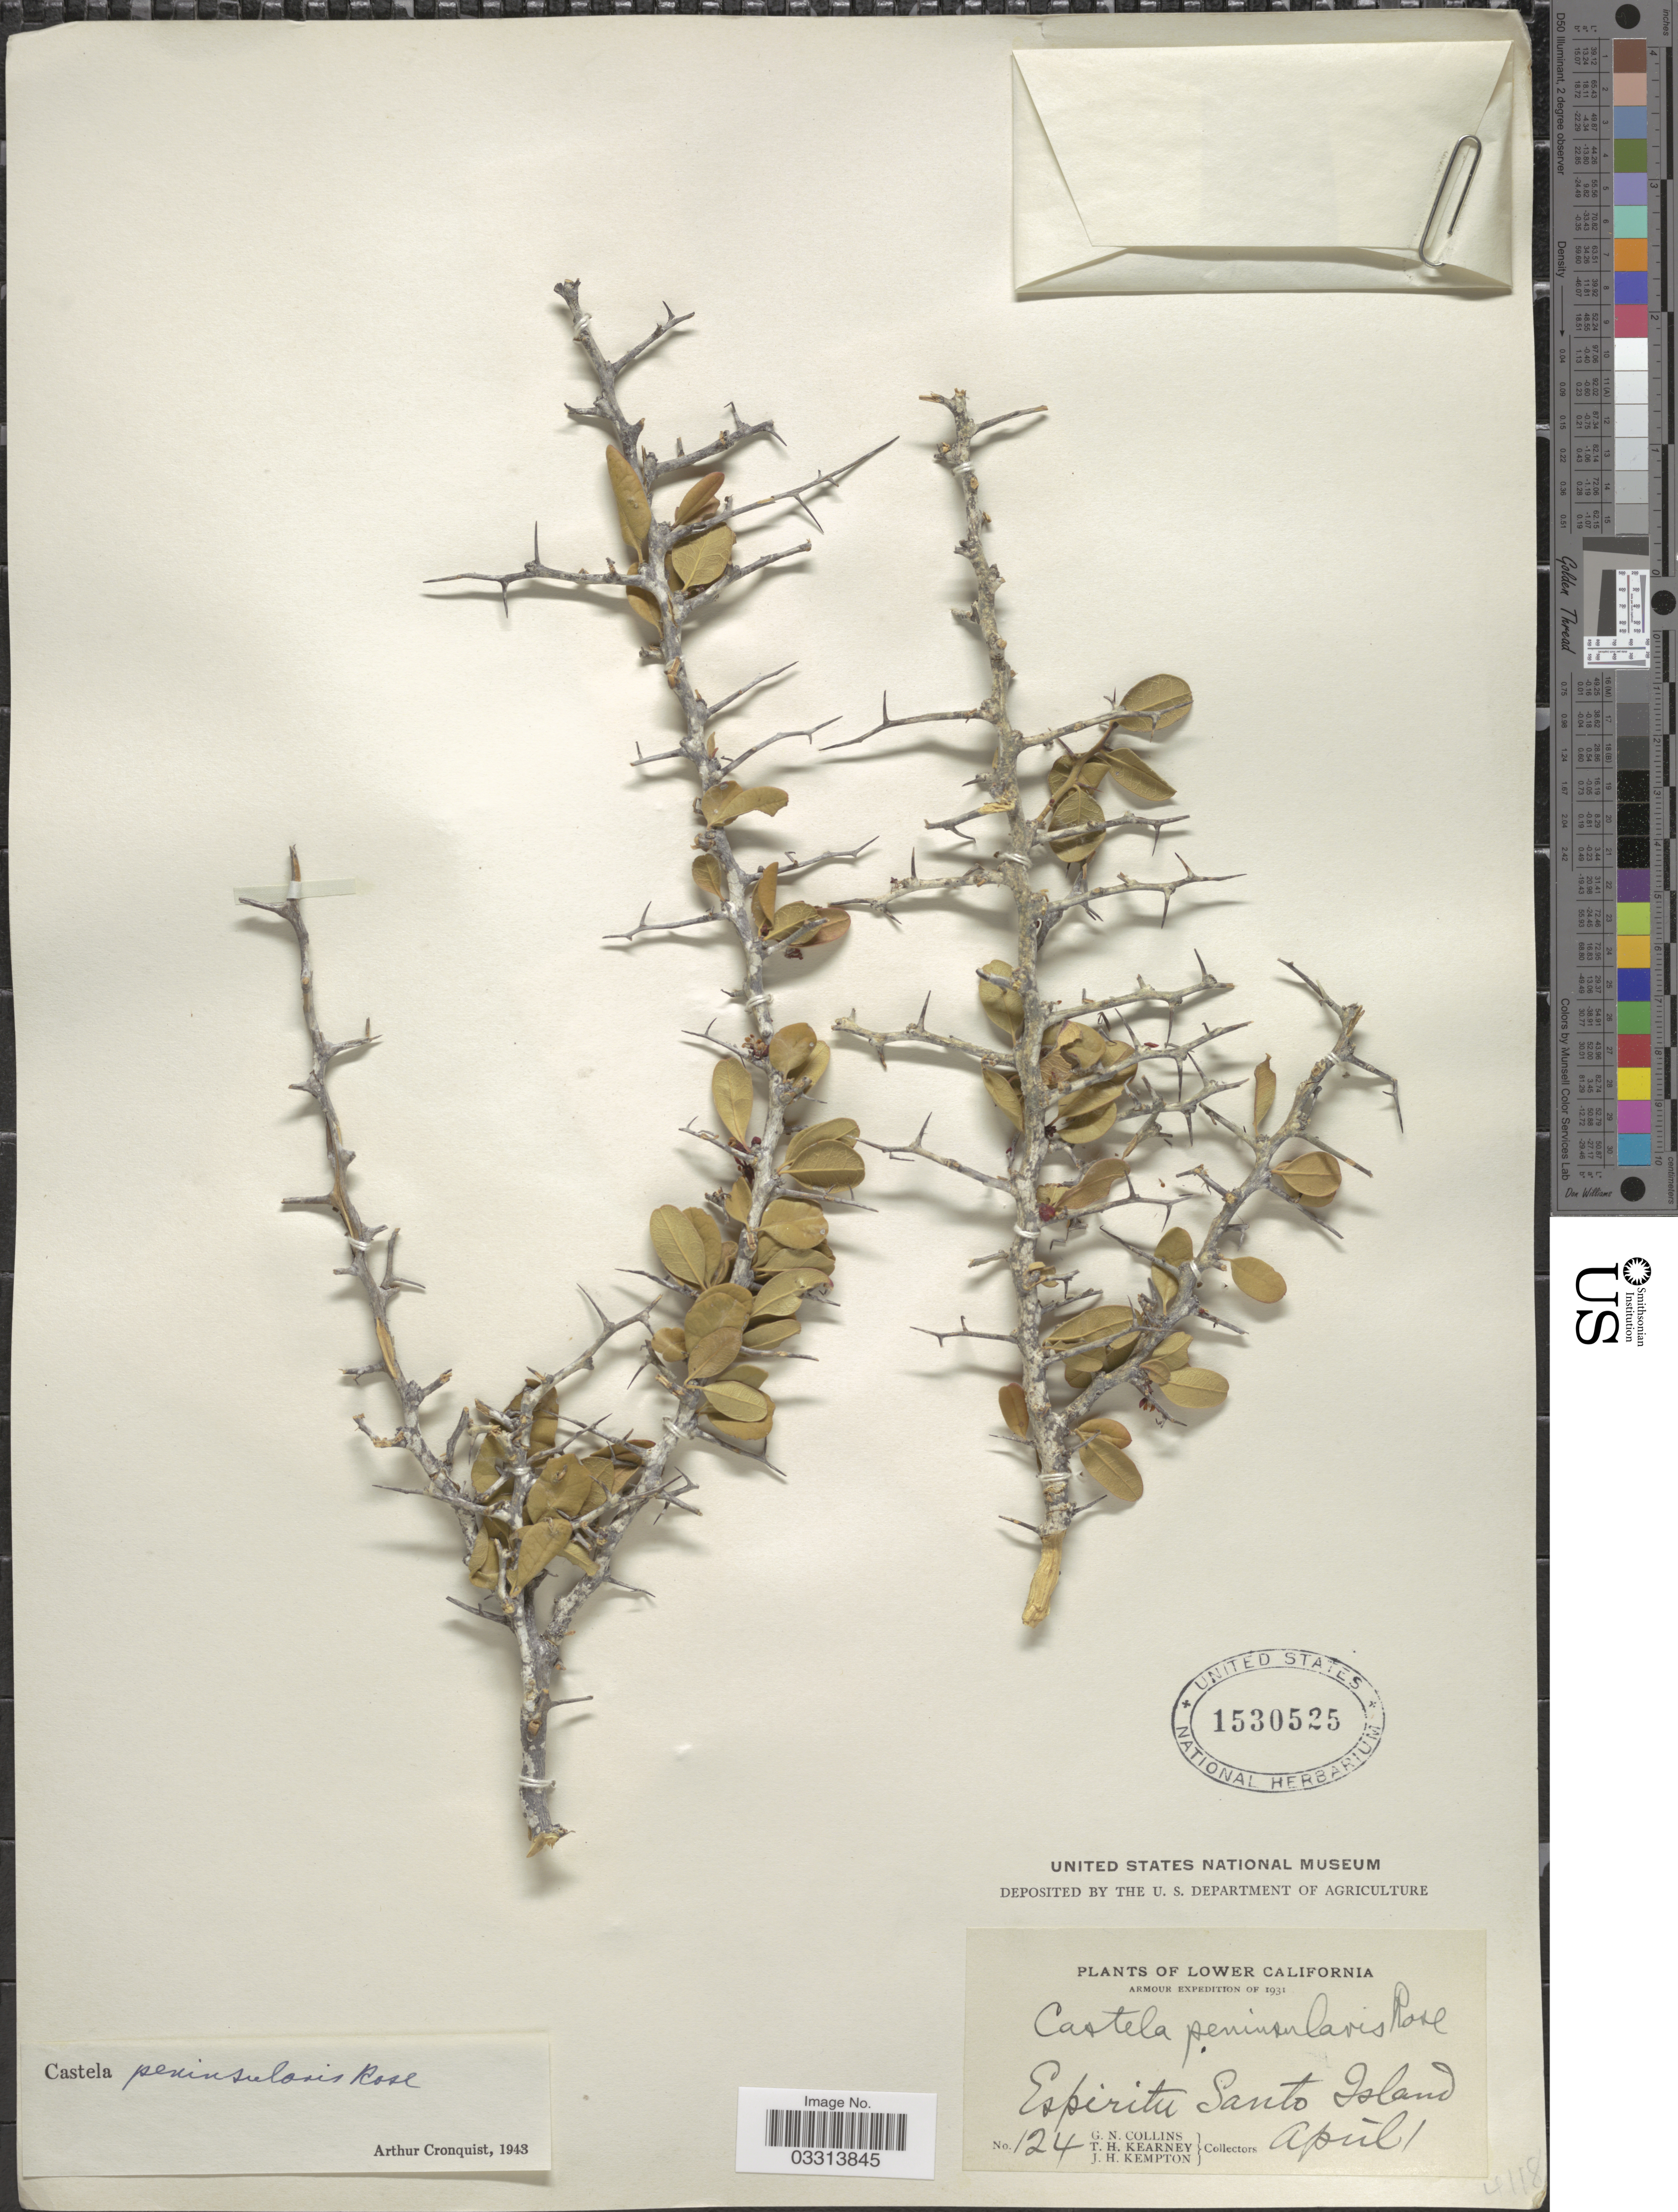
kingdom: Plantae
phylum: Tracheophyta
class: Magnoliopsida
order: Sapindales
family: Simaroubaceae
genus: Castela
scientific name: Castela peninsularis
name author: Rose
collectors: G. Collins, T. H. Kearney & J. H. Kempton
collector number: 124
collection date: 1931-04-01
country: Mexico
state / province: Baja California Sur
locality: Lower California, Espiritu Santo Island.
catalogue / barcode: US 1530525